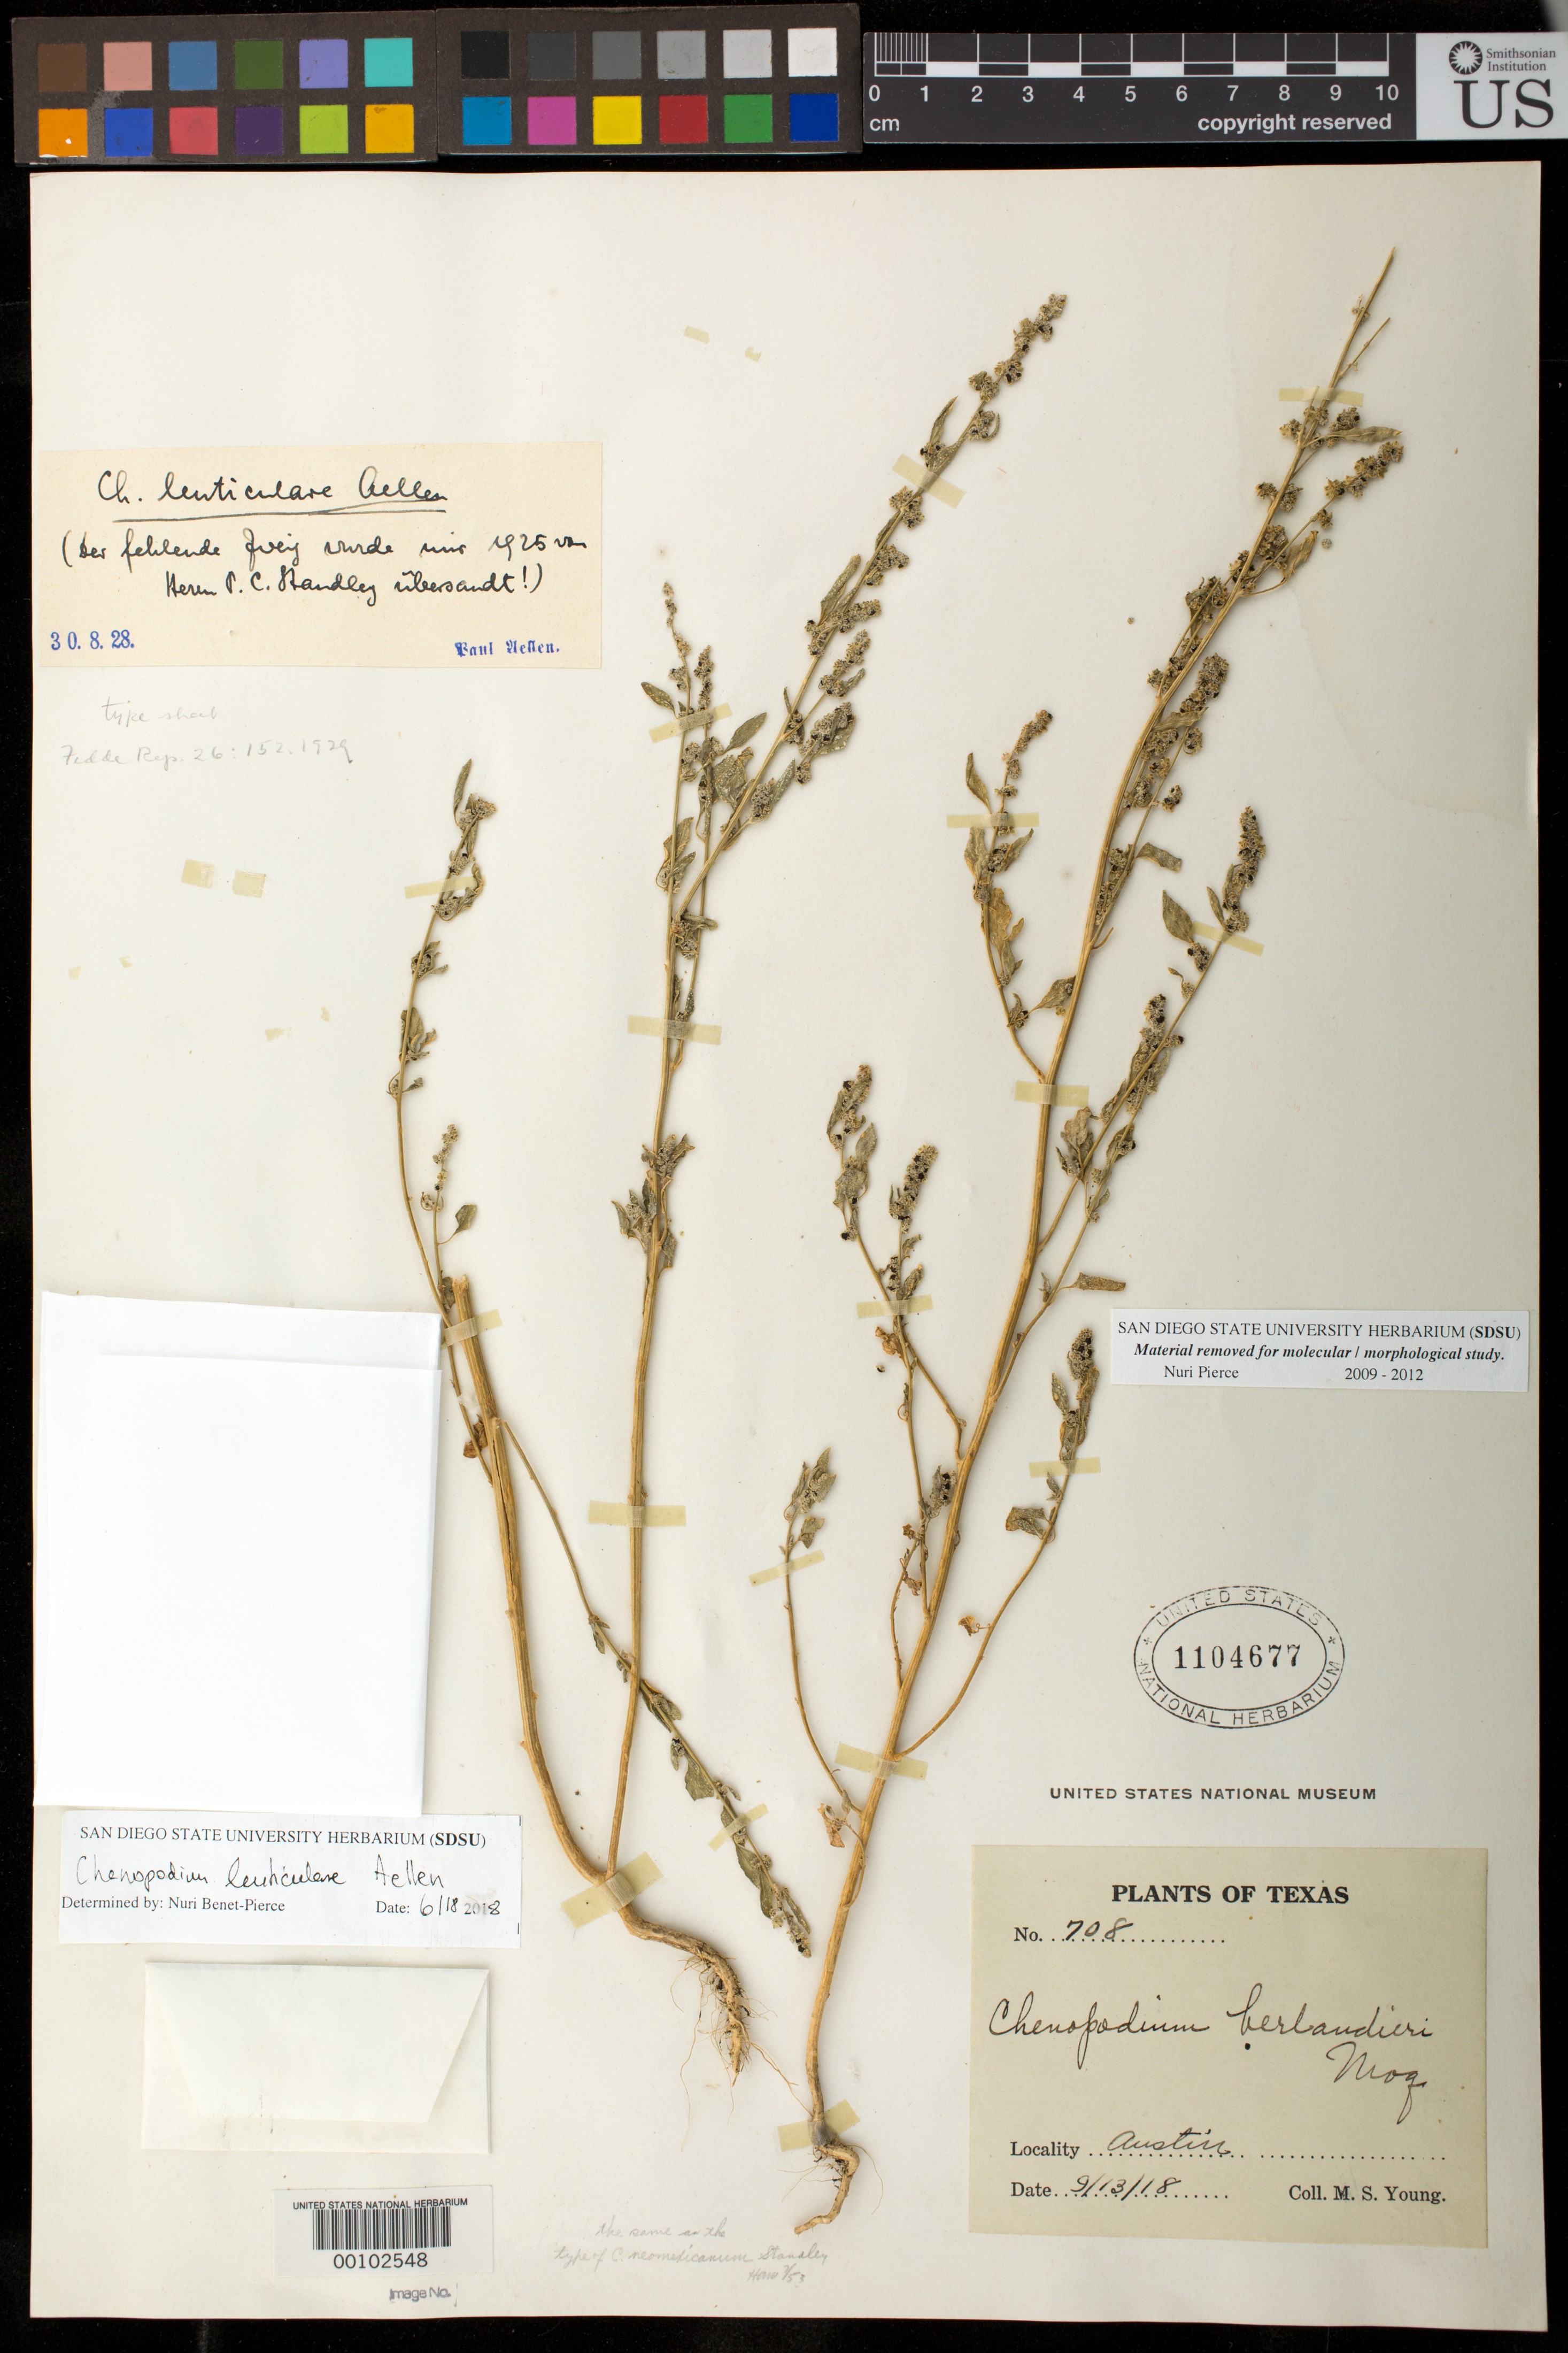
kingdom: Plantae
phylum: Tracheophyta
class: Magnoliopsida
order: Caryophyllales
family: Amaranthaceae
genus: Chenopodium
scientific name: Chenopodium lenticulare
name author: Aellen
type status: Syntype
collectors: M. Young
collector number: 708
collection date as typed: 13 Sep 1918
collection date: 1918-09-13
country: United States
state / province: Texas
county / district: Jeff Davis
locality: Austin.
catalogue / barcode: US 1104677